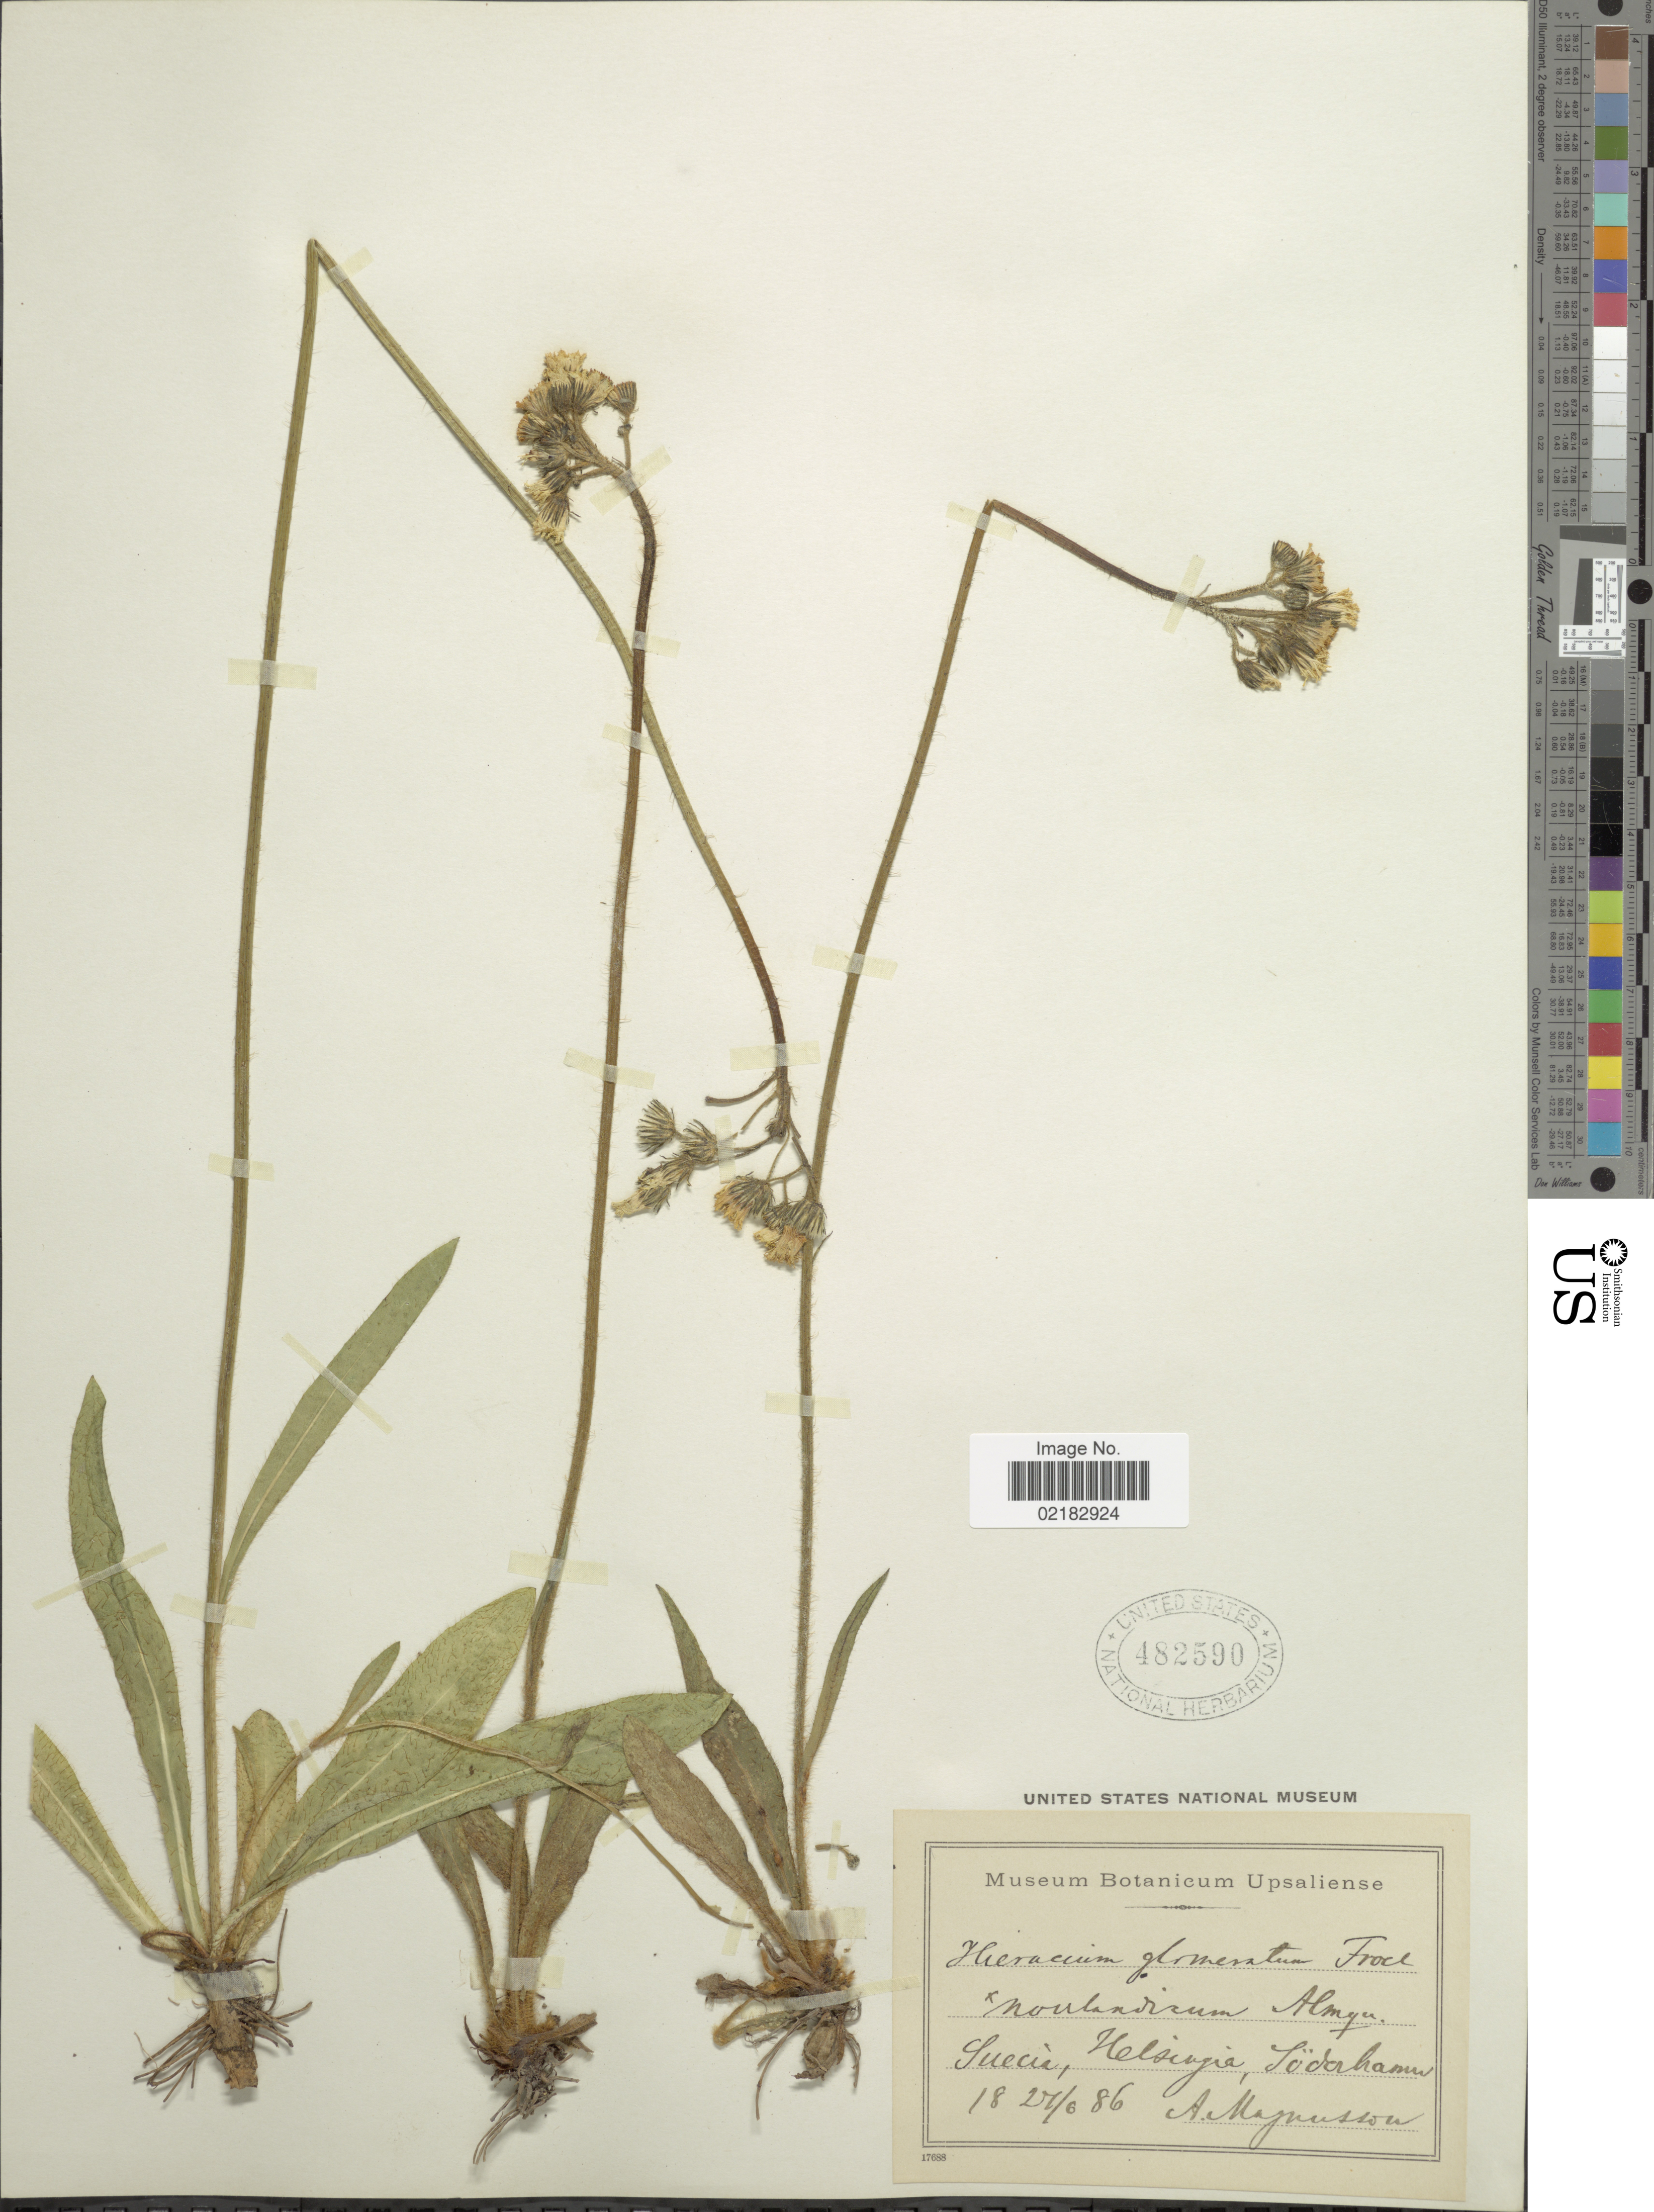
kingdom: Plantae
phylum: Tracheophyta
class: Magnoliopsida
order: Asterales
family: Asteraceae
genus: Pilosella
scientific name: Pilosella glomerata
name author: (Froel.) Fr.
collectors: A. Magnusson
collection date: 1886-06-27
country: Sweden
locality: Sueciae, Helsingia, Soderhamn.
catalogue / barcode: US 482590